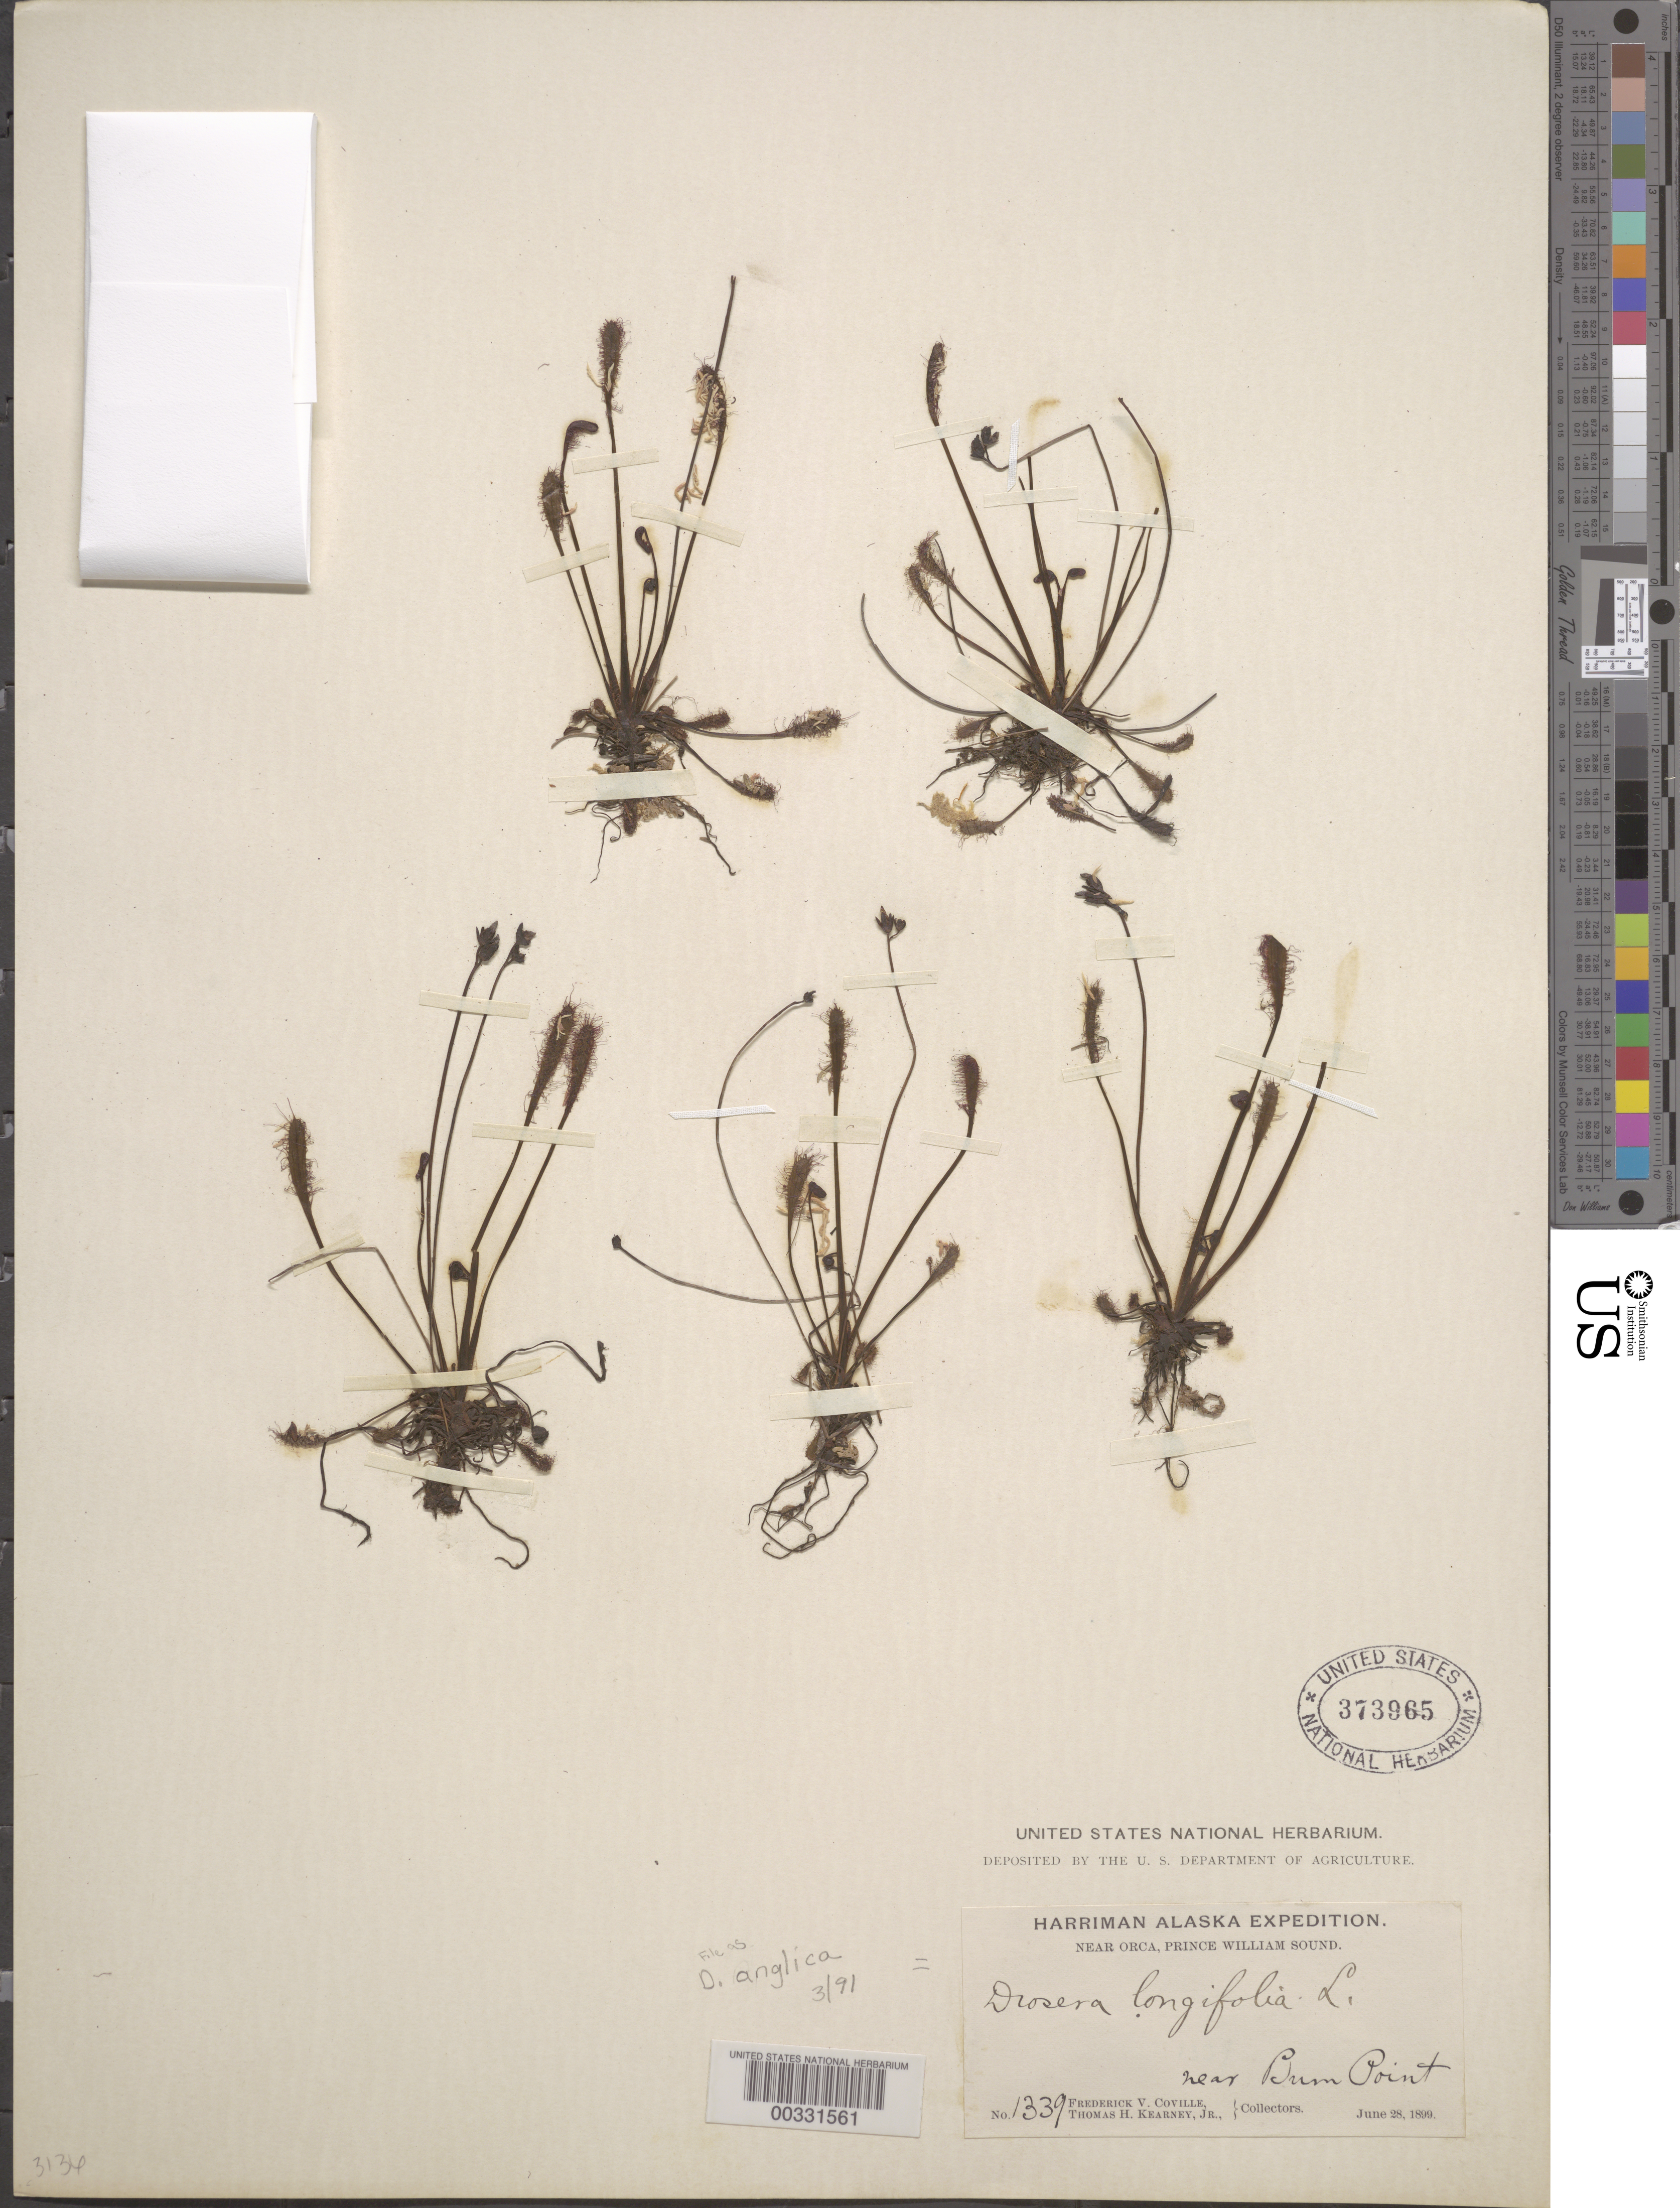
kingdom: Plantae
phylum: Tracheophyta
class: Magnoliopsida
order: Caryophyllales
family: Droseraceae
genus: Drosera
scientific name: Drosera anglica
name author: Huds.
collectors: F. V. Coville & T. H. Kearney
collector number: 1339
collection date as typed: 28 Jun 1899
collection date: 1899-06-28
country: United States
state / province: Alaska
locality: Near orca, prince william sound, near bum point.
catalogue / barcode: US 373965